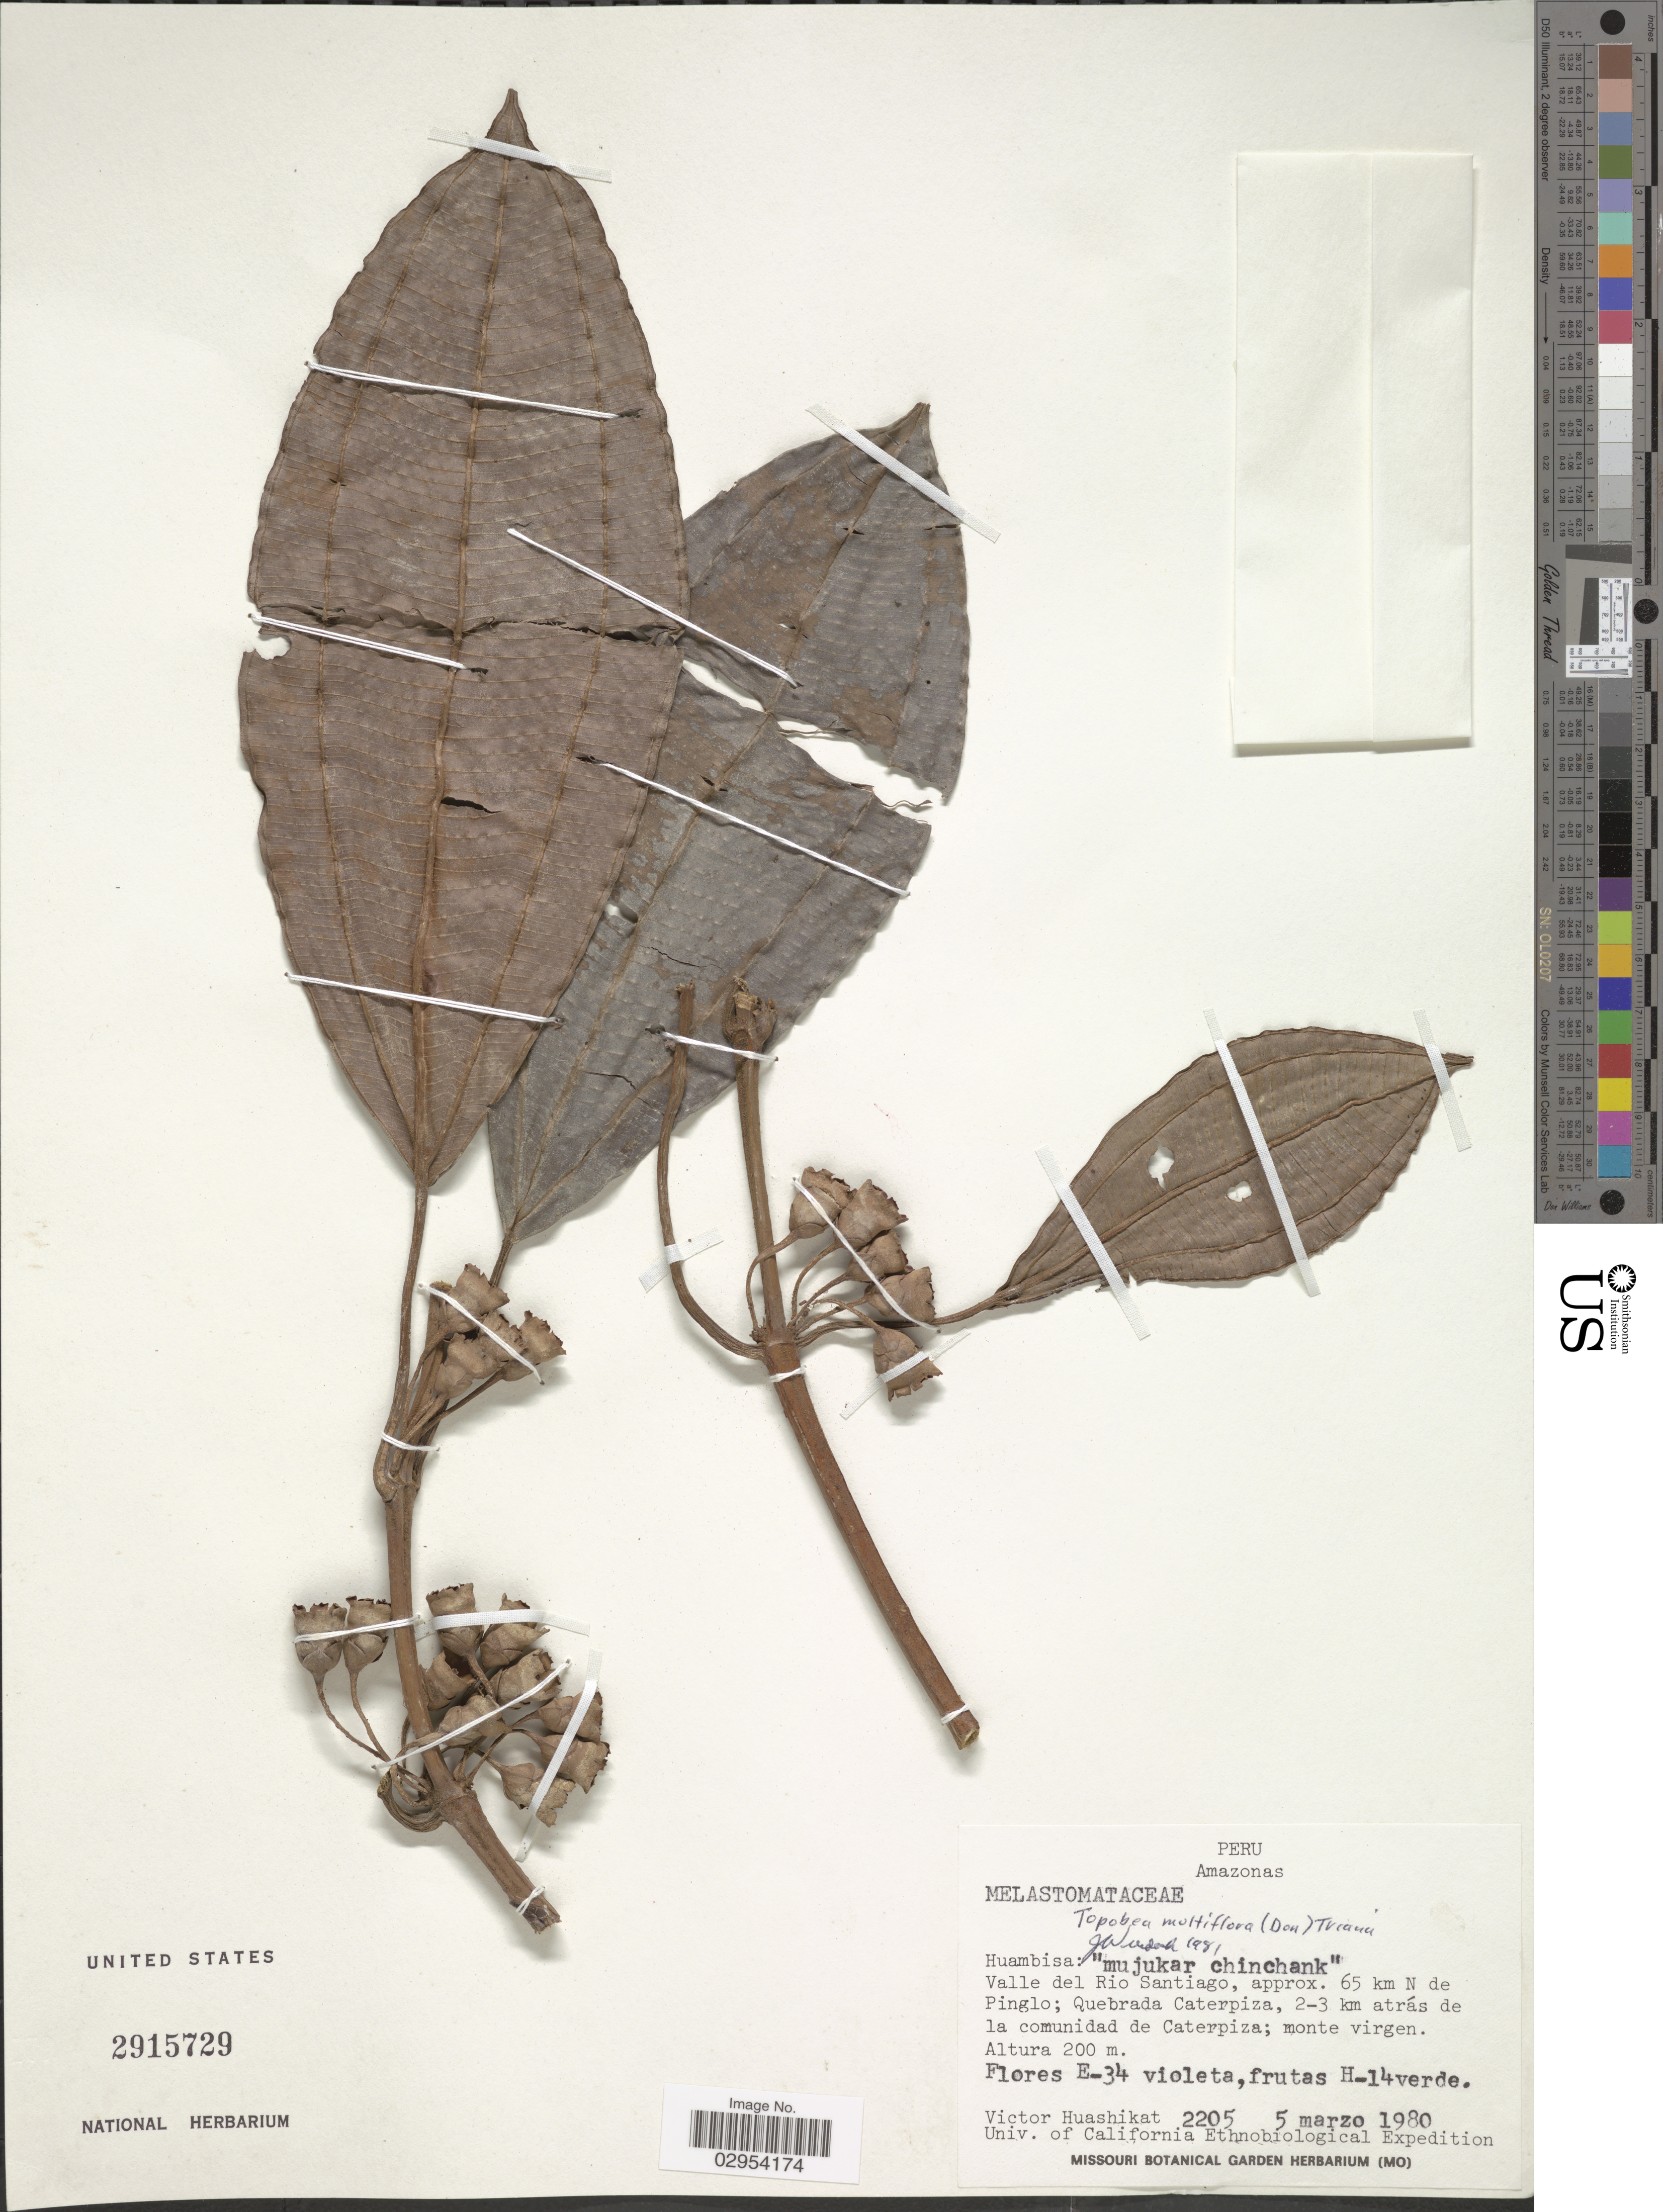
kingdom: Plantae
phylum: Tracheophyta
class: Magnoliopsida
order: Myrtales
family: Melastomataceae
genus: Topobea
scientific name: Topobea multiflora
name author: (D. Don) Triana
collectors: V. Huashikat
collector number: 2205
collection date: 1980-03-05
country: Peru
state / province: Amazonas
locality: Valle del Rio Santiago, approx. 65 km N de Pinglo; Quebrada Caterpiza, 2-3 km atrás de la comunidad de Caterpiza.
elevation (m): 200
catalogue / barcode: US 2915729